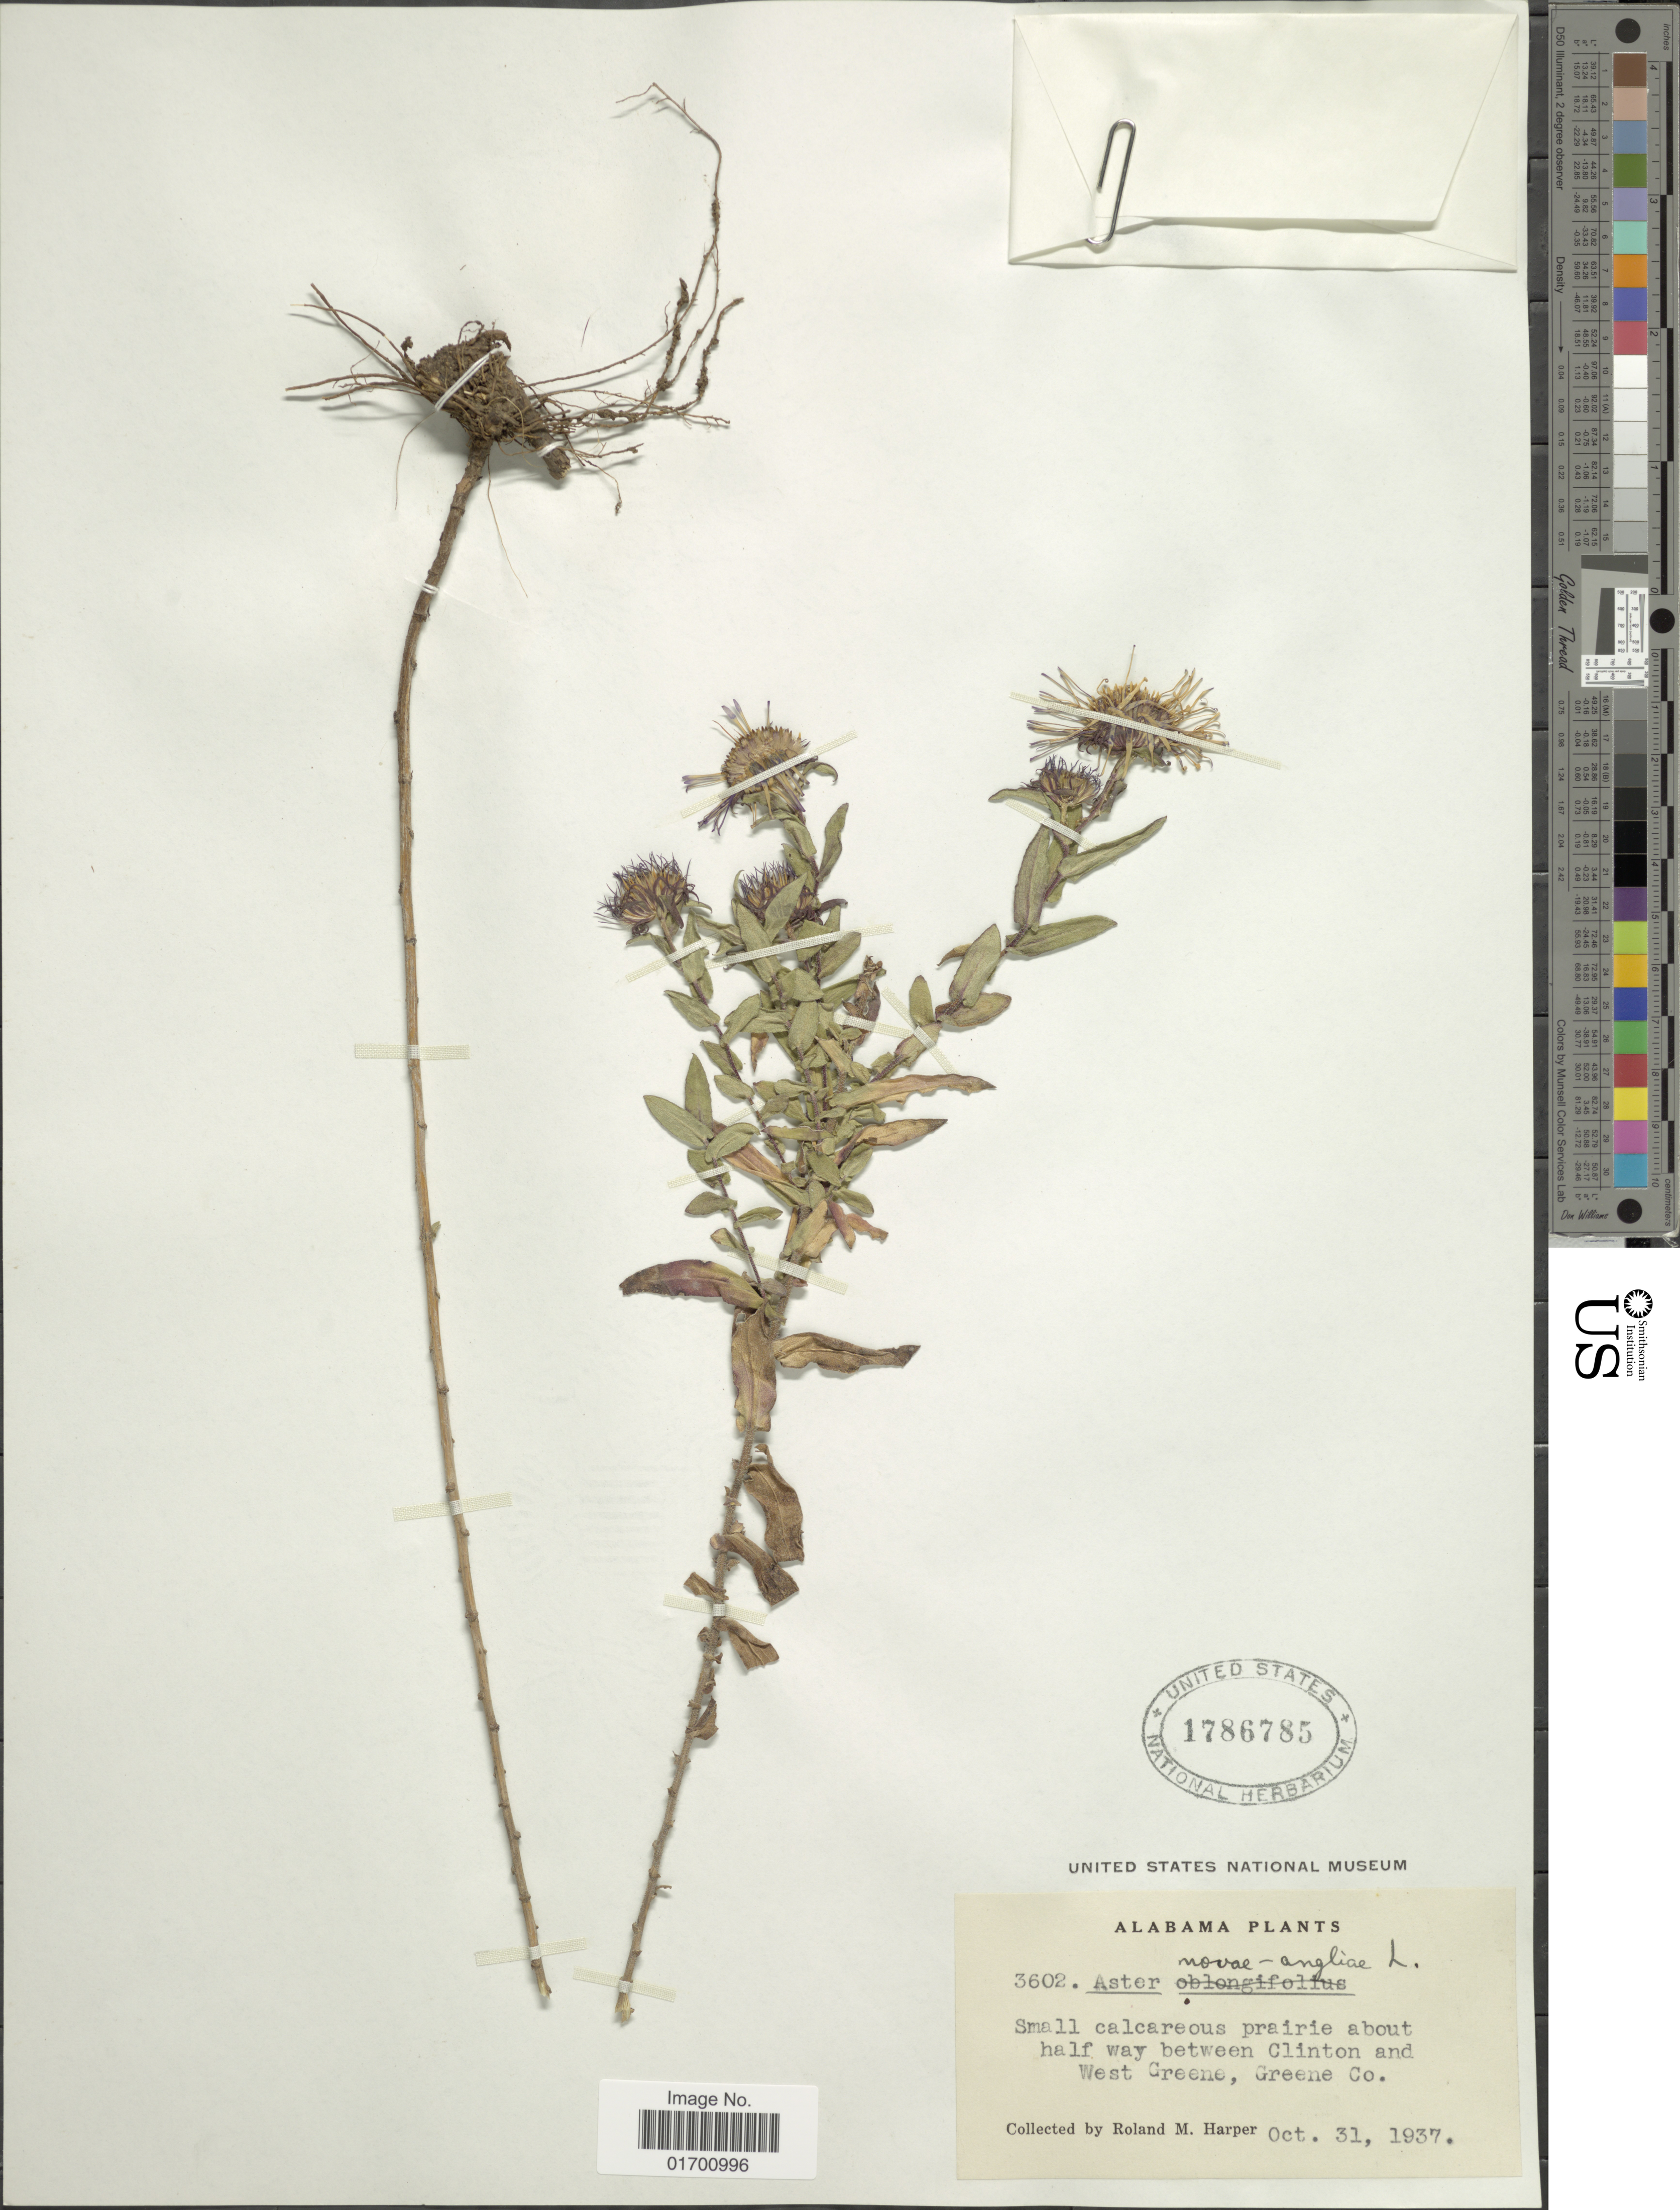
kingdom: Plantae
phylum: Tracheophyta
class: Magnoliopsida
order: Asterales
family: Asteraceae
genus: Symphyotrichum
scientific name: Symphyotrichum novae-angliae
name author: (L.) G.L. Nesom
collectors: R. M. Harper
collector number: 3602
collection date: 1937-10-31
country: United States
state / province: Alabama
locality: Small calcareous prairie about half way between Clinton and West Greene, Greene Co.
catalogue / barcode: US 1786785